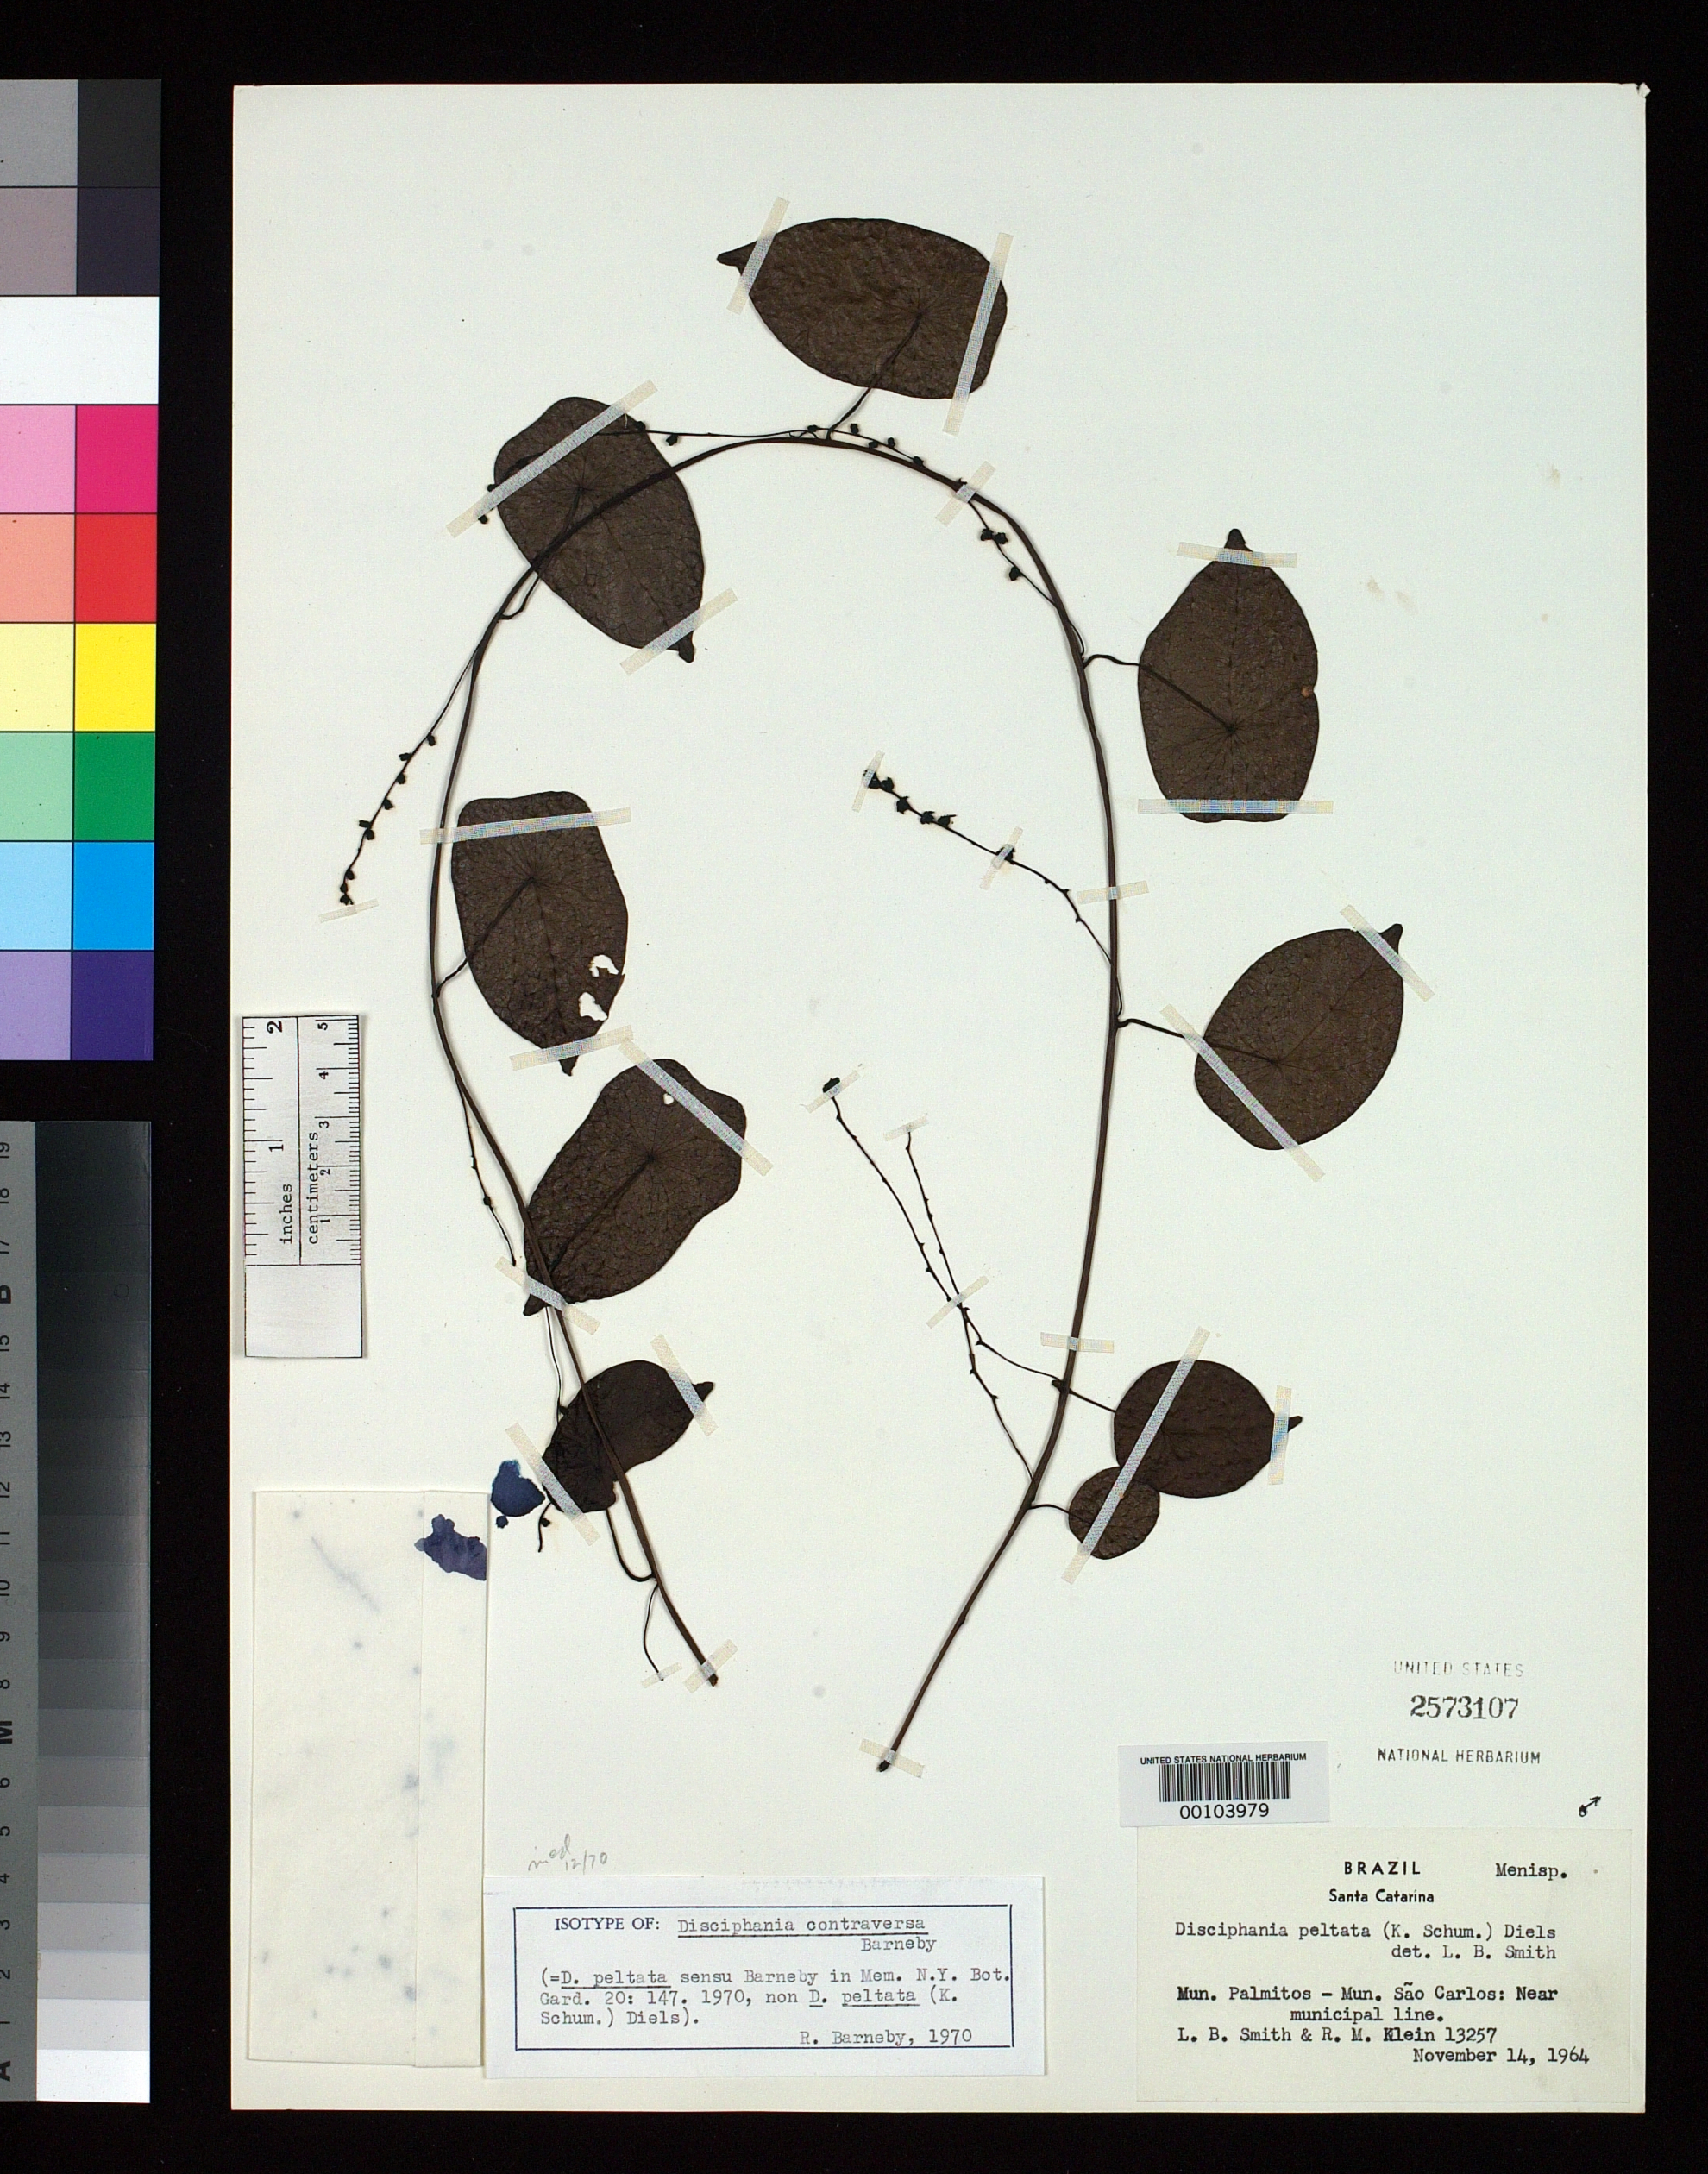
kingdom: Plantae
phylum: Tracheophyta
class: Magnoliopsida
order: Ranunculales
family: Menispermaceae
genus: Disciphania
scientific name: Disciphania contraversa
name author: Barneby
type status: Isotype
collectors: L. Smith & R. M. Klein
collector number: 13257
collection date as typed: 14 Nov 1964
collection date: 1964-11-14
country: Brazil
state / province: Santa Catarina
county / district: Palmitos / Saocarlos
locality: Near municipality line.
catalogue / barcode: US 2573107